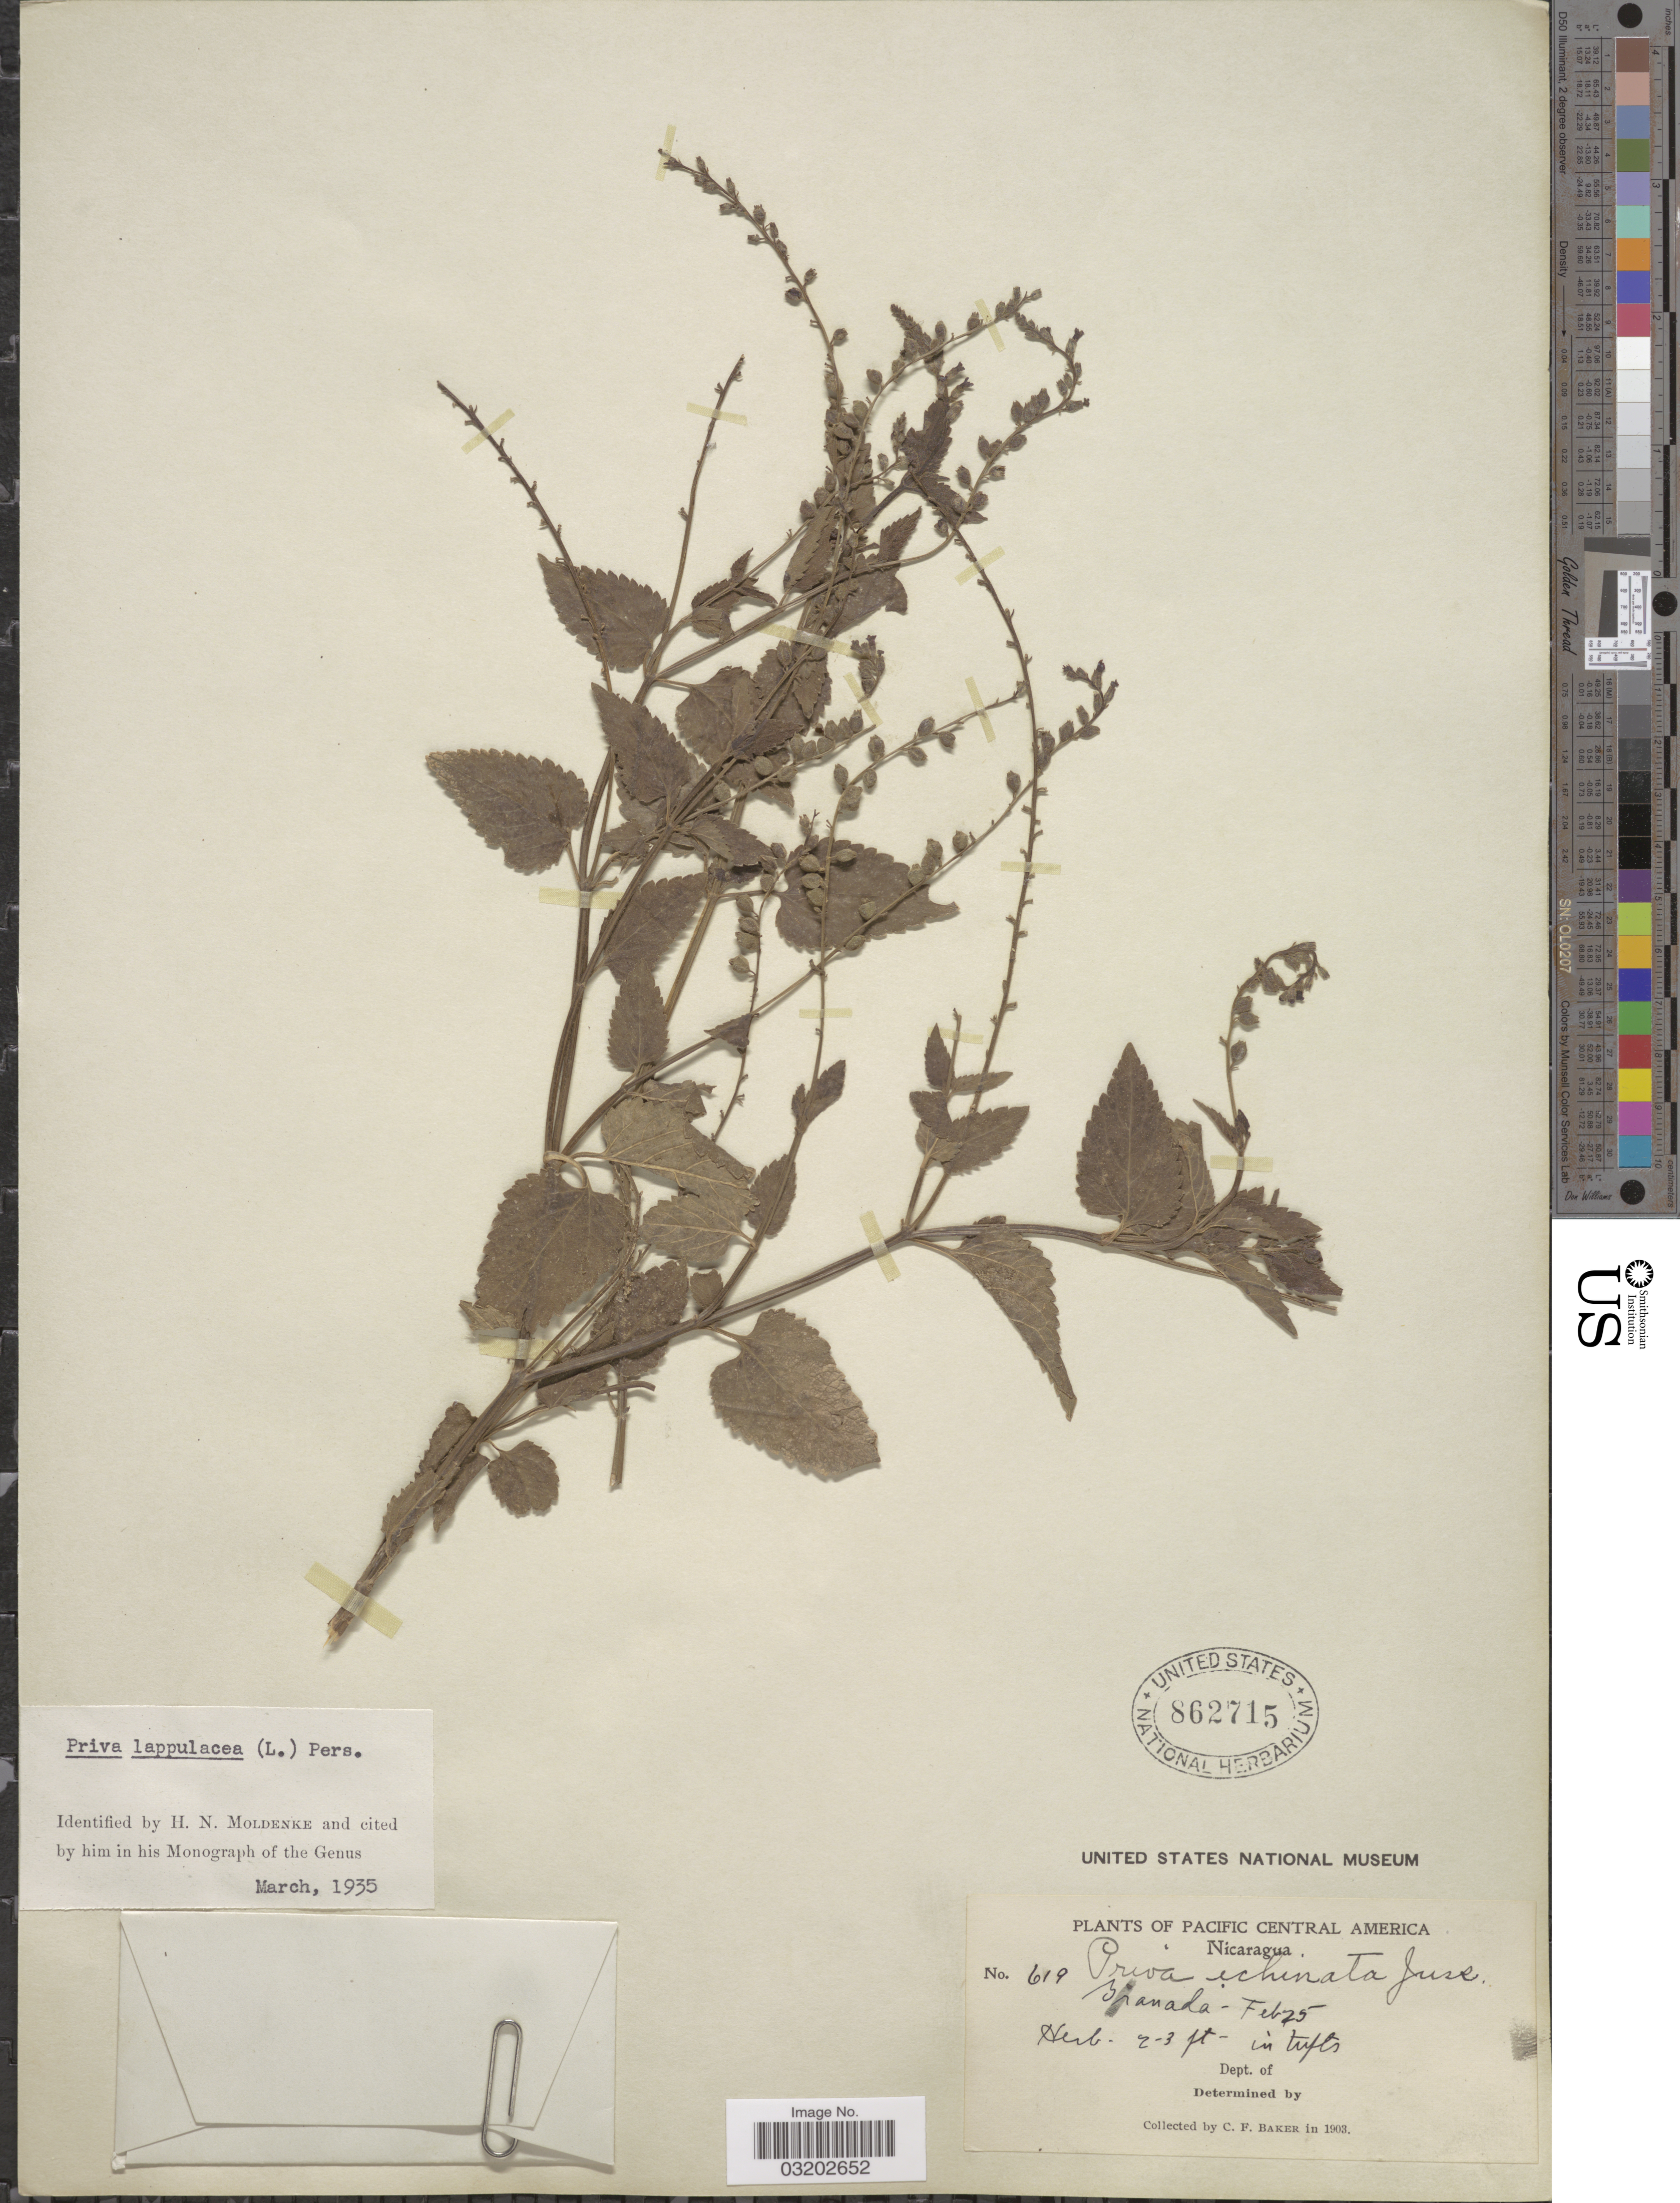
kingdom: Plantae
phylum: Tracheophyta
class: Magnoliopsida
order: Lamiales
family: Verbenaceae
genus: Priva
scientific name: Priva lappulacea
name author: (L.) Pers.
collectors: C. F. Baker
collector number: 619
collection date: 1903-02-25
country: Nicaragua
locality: Pacific Central America, Granada.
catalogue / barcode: US 862715